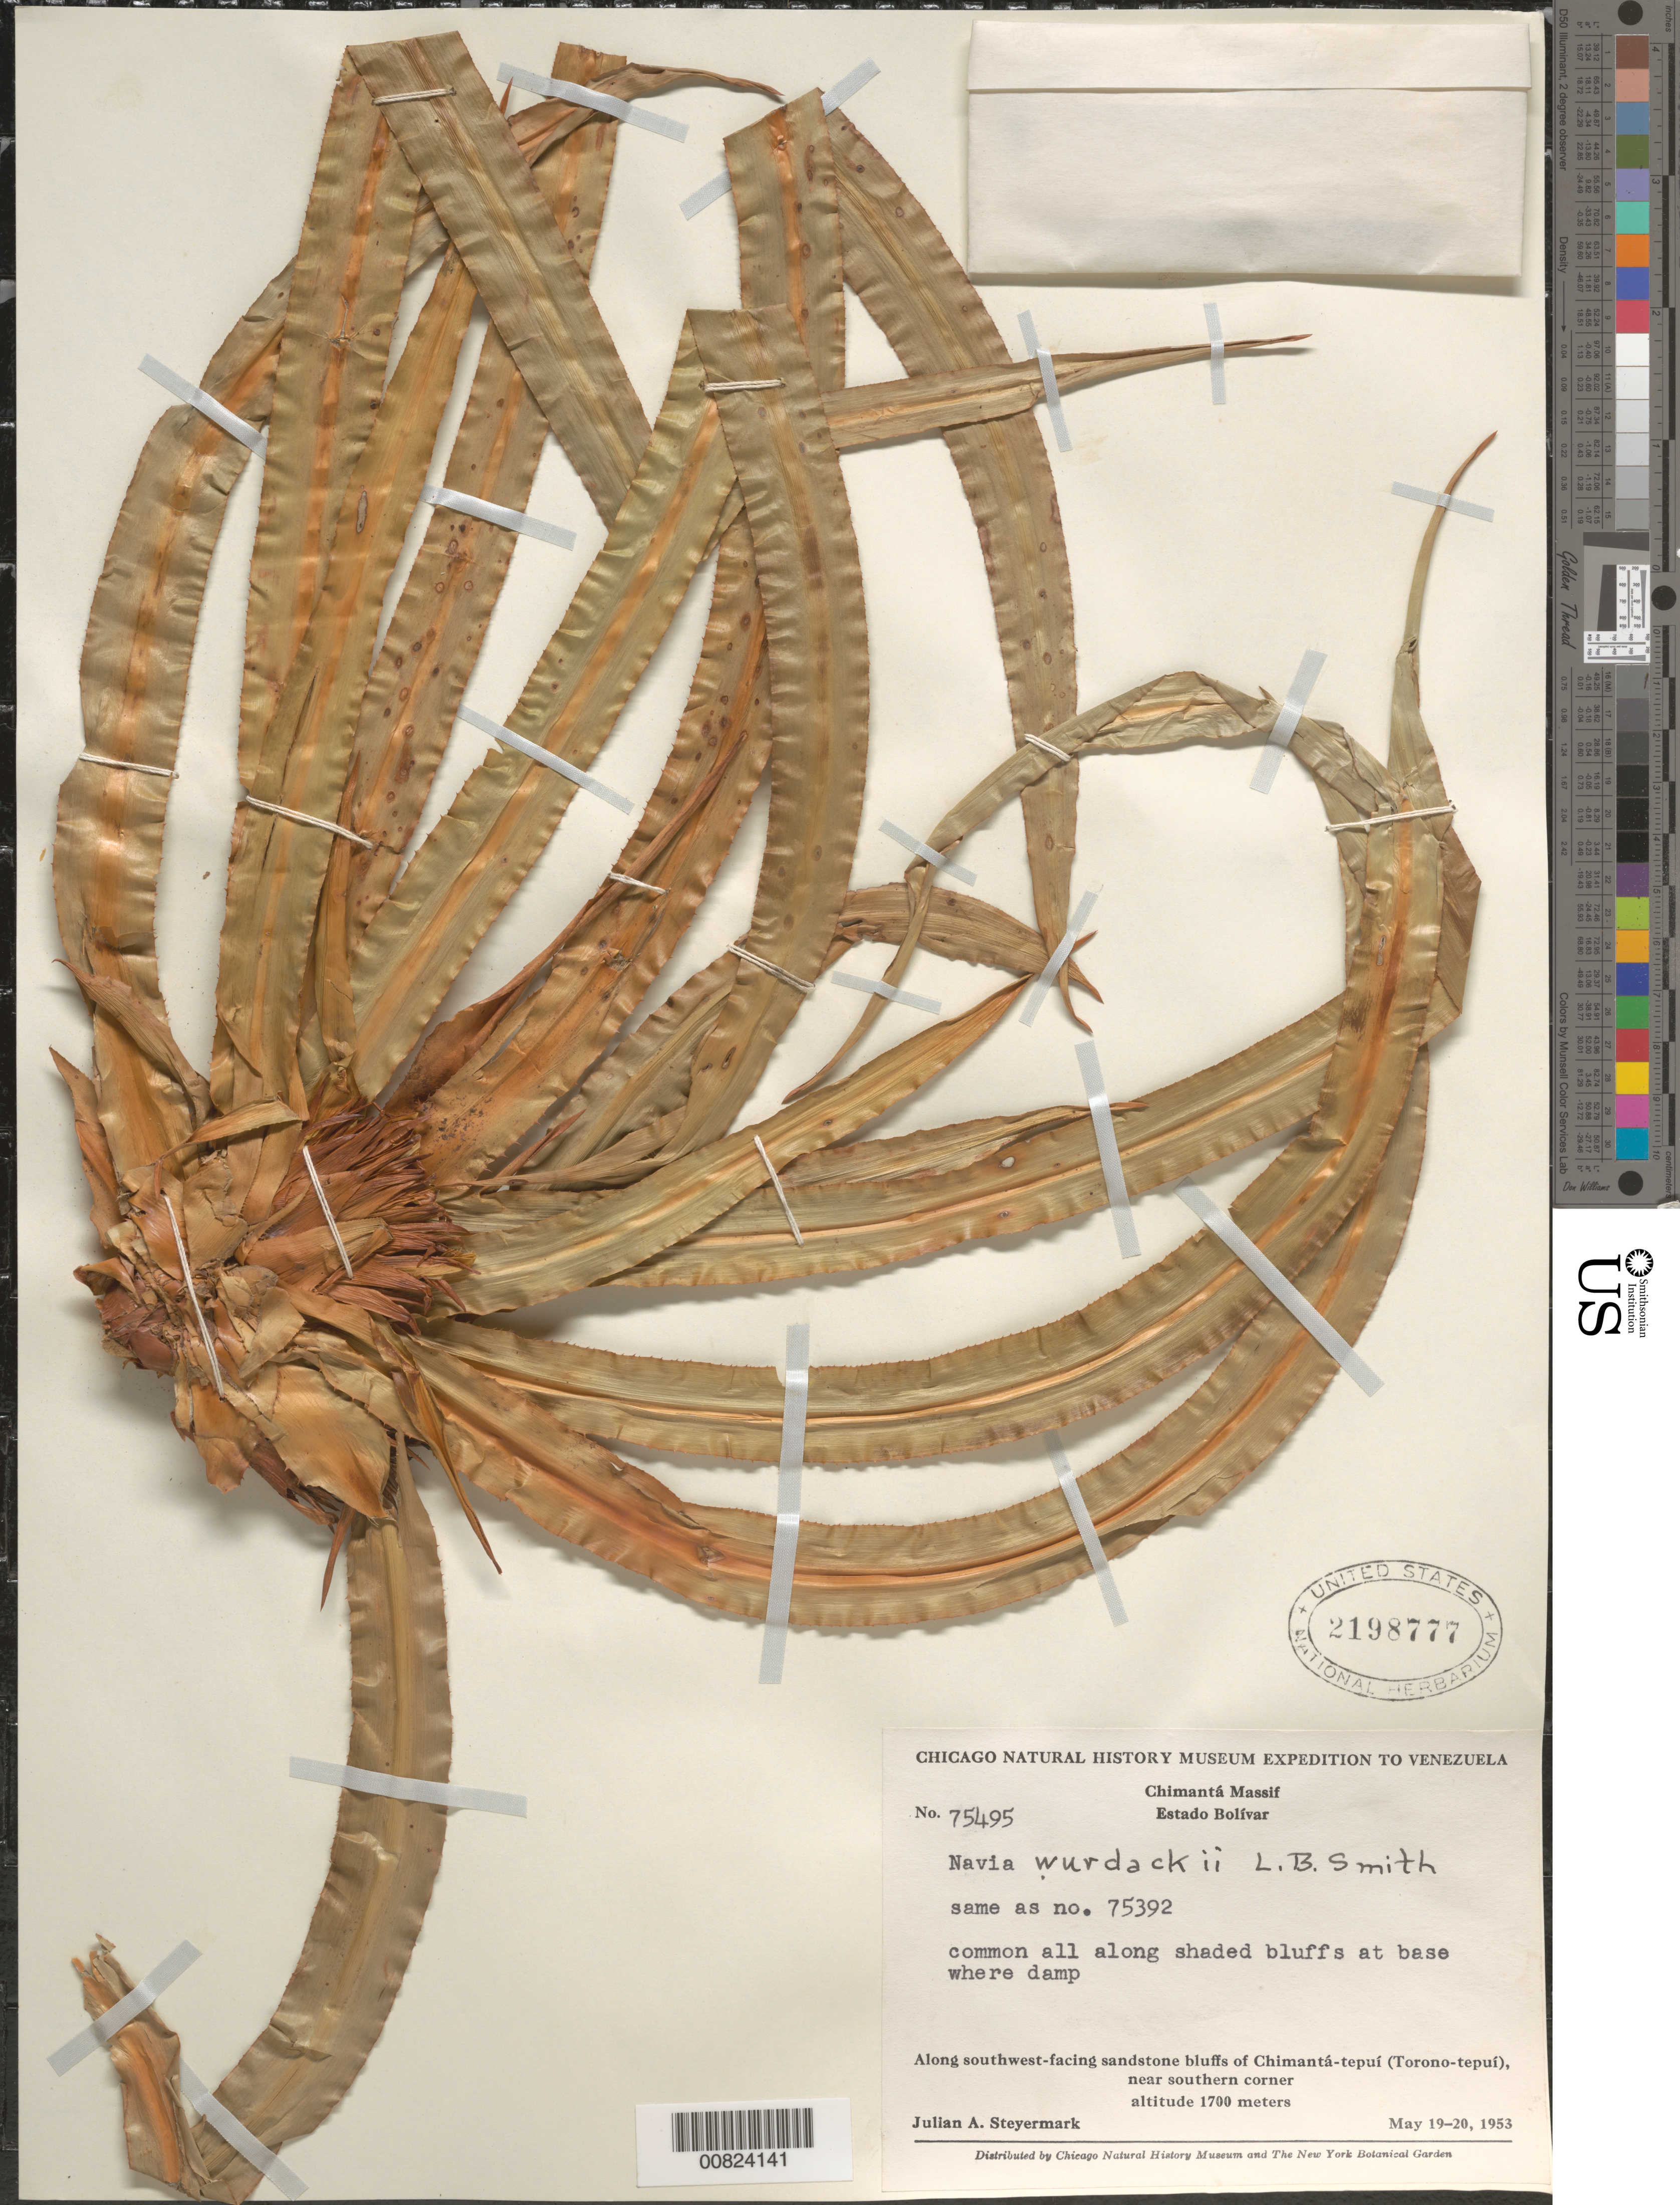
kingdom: Plantae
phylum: Tracheophyta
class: Liliopsida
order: Poales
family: Bromeliaceae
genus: Navia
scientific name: Navia wurdackii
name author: L.B. Sm.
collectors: J. Steyermark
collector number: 75495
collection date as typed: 19-May-53 to 20-May-53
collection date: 1953-05-19/1953-05-20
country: Venezuela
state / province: Bolívar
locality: Chimantá Massif, along SW-facing sandstone bluffs of Chimantá-tepuí (Torono-tepuí), near southern corner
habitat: SW facing sandstone bluffs, along shaded bluffs at base where dump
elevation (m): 1700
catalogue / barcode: US 2198777